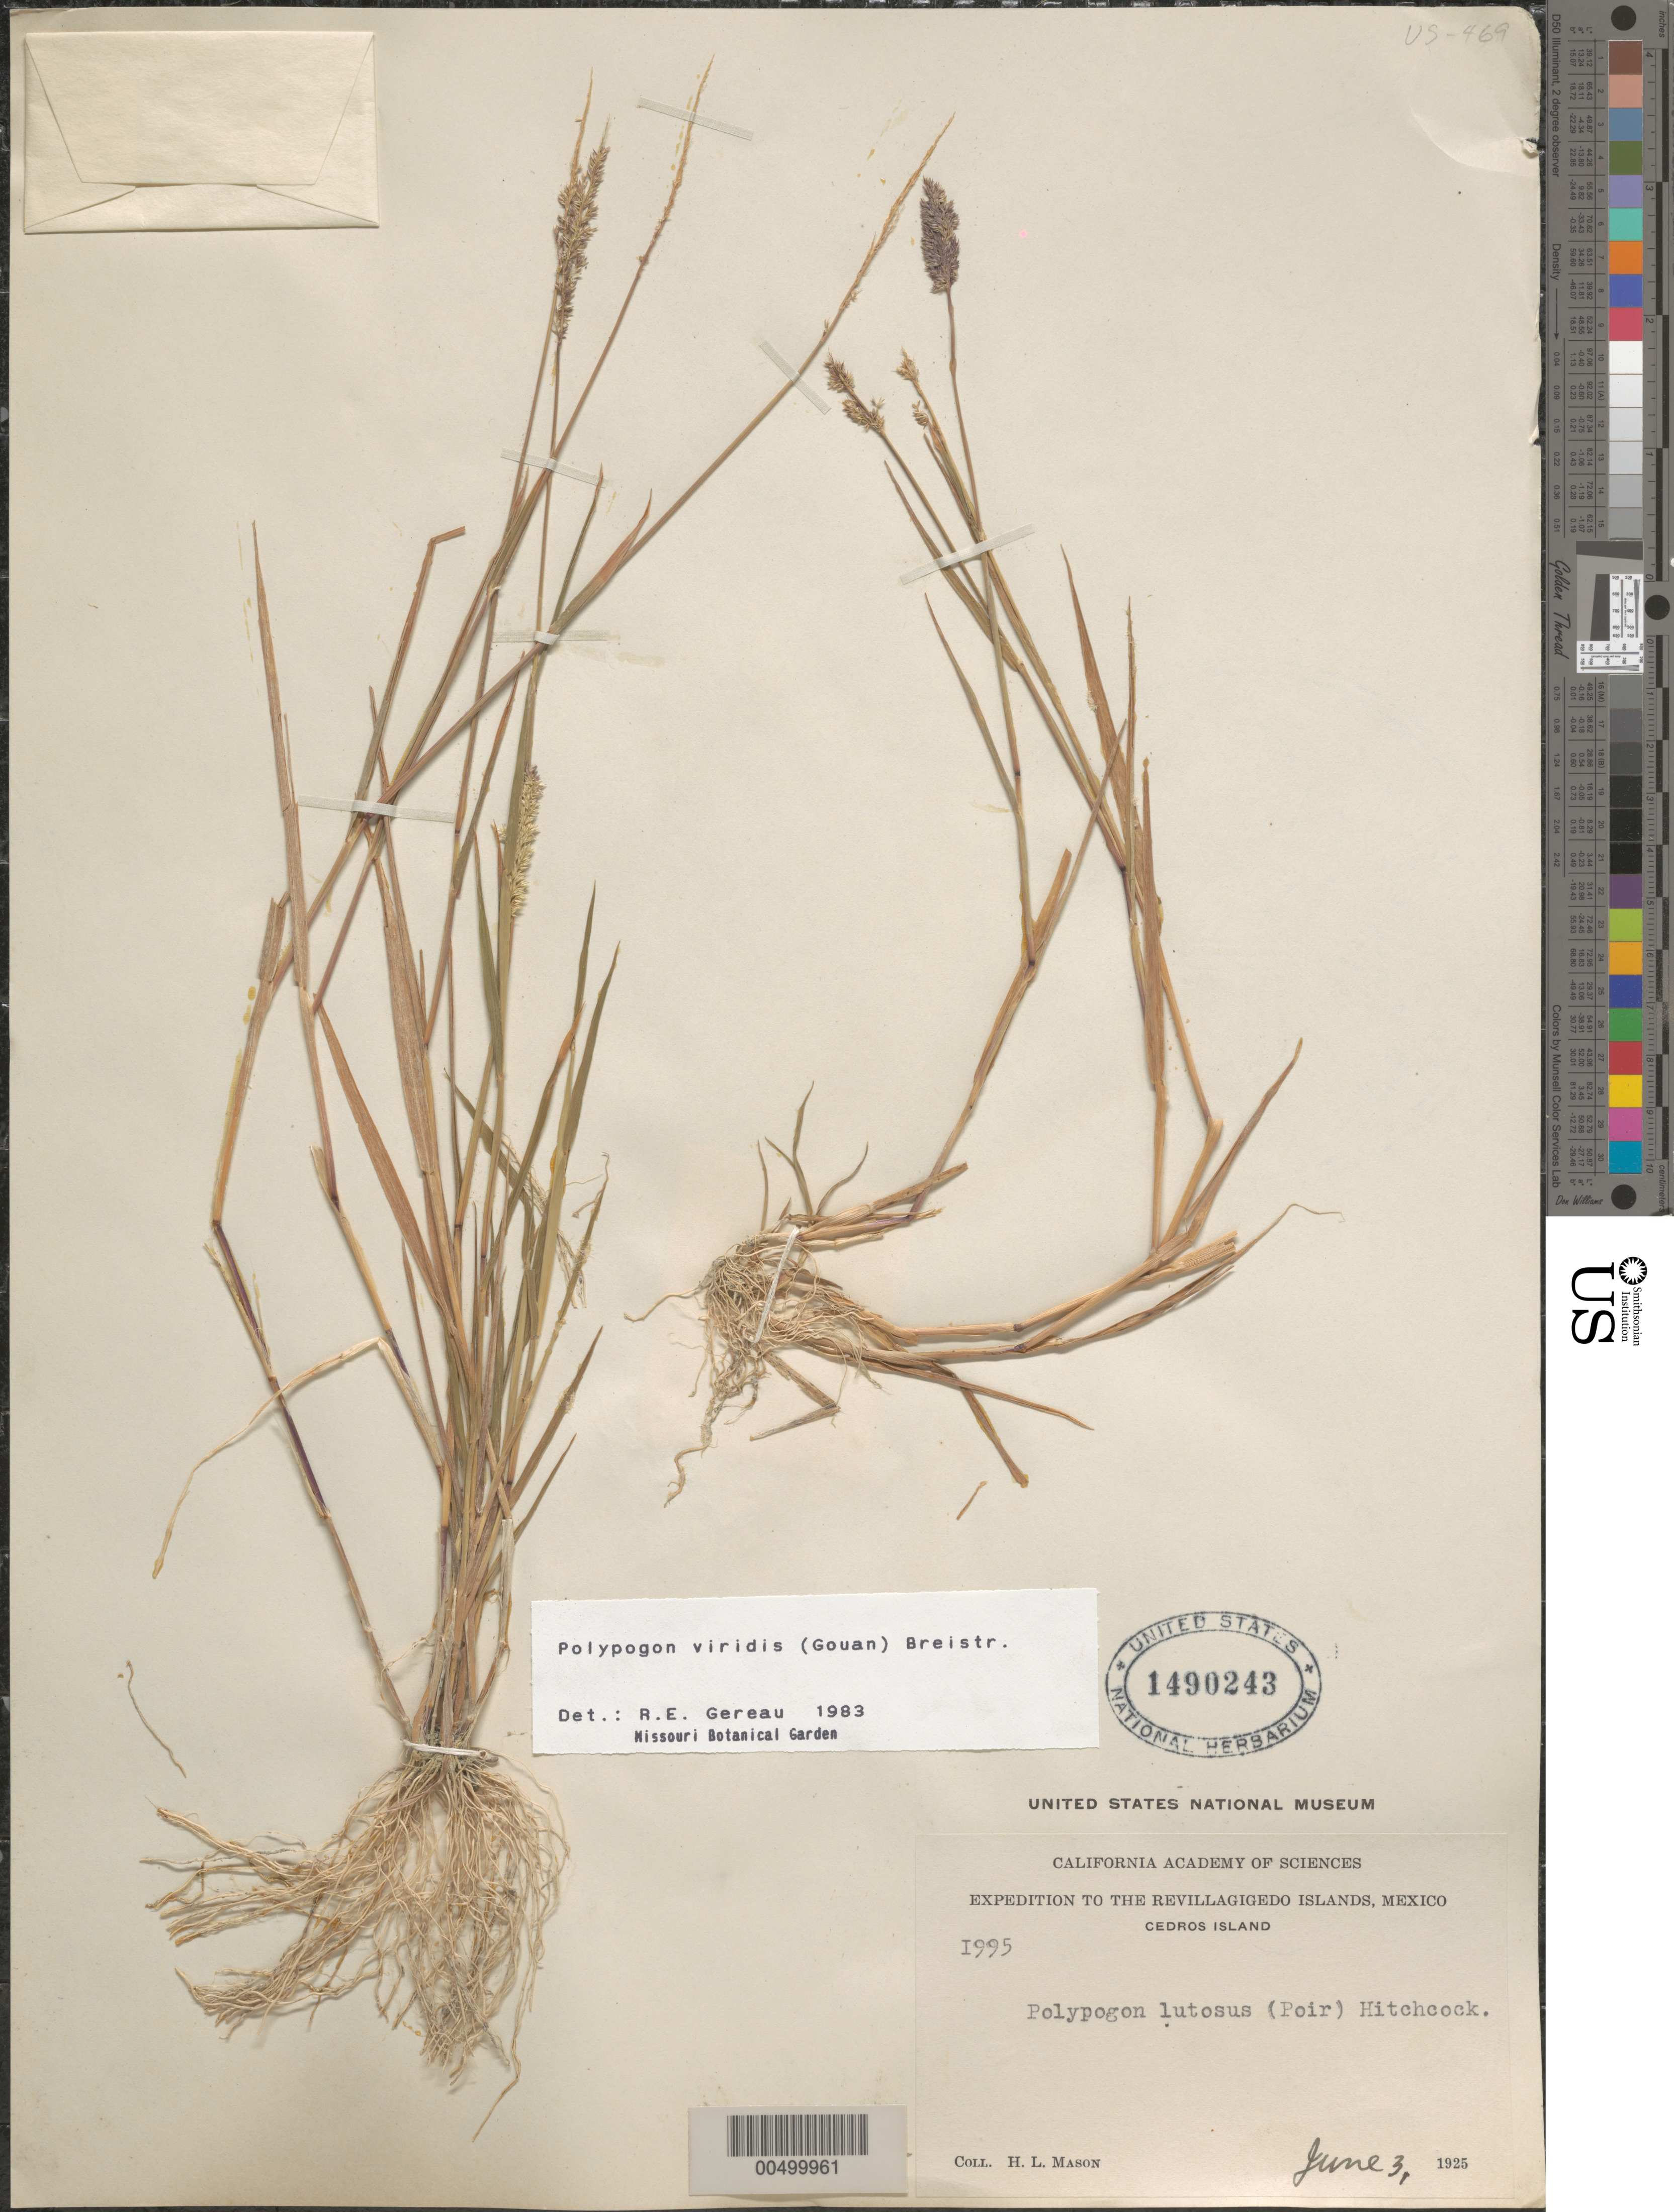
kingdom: Plantae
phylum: Tracheophyta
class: Liliopsida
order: Poales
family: Poaceae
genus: Polypogon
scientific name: Polypogon viridis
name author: (Gouan) Breistroffer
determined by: Gereau, R. E.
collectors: H. L. Mason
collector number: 1995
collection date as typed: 3 Jun 1925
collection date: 1925-06-03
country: Mexico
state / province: Baja California Norte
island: Cedros Island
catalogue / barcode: US 1490243